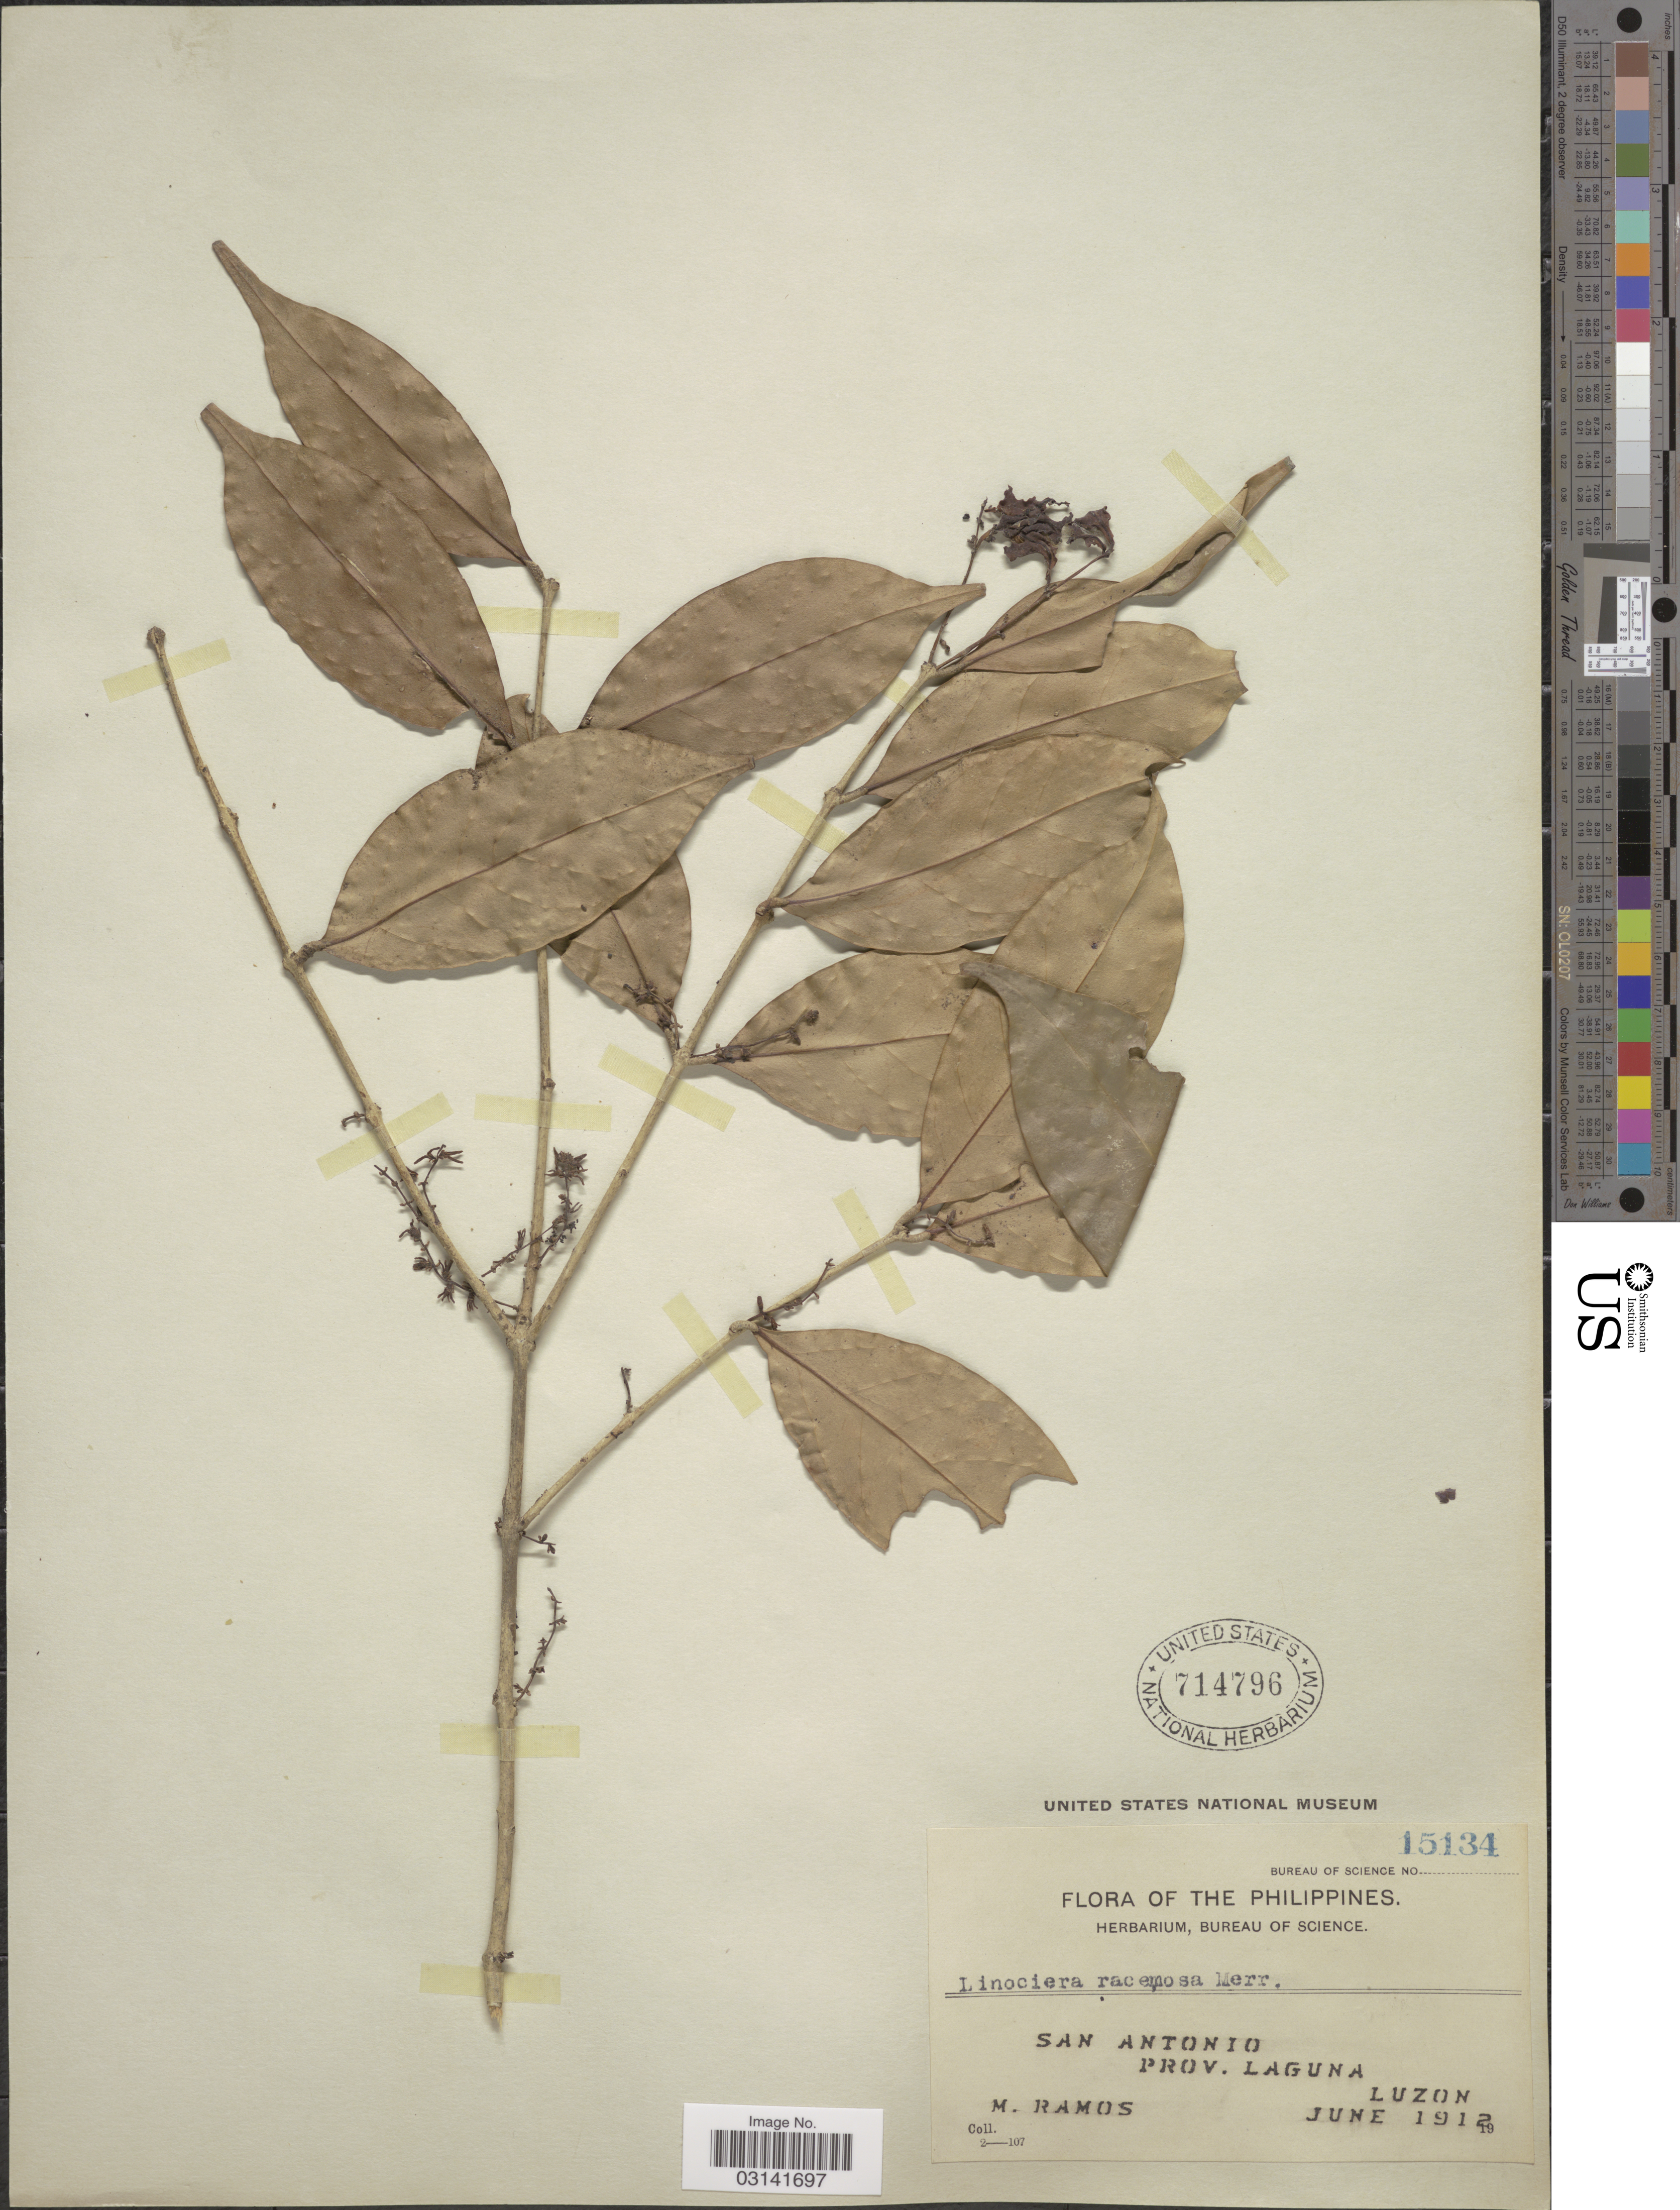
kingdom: Plantae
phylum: Tracheophyta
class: Magnoliopsida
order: Lamiales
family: Oleaceae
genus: Chionanthus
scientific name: Chionanthus racemosus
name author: (Merr.) Kiew & Pelser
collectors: M. Ramos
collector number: Bureau of Science 15134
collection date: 1912-06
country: Philippines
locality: San Antonio. Prov. Laguna. Luzon.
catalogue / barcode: US 714796